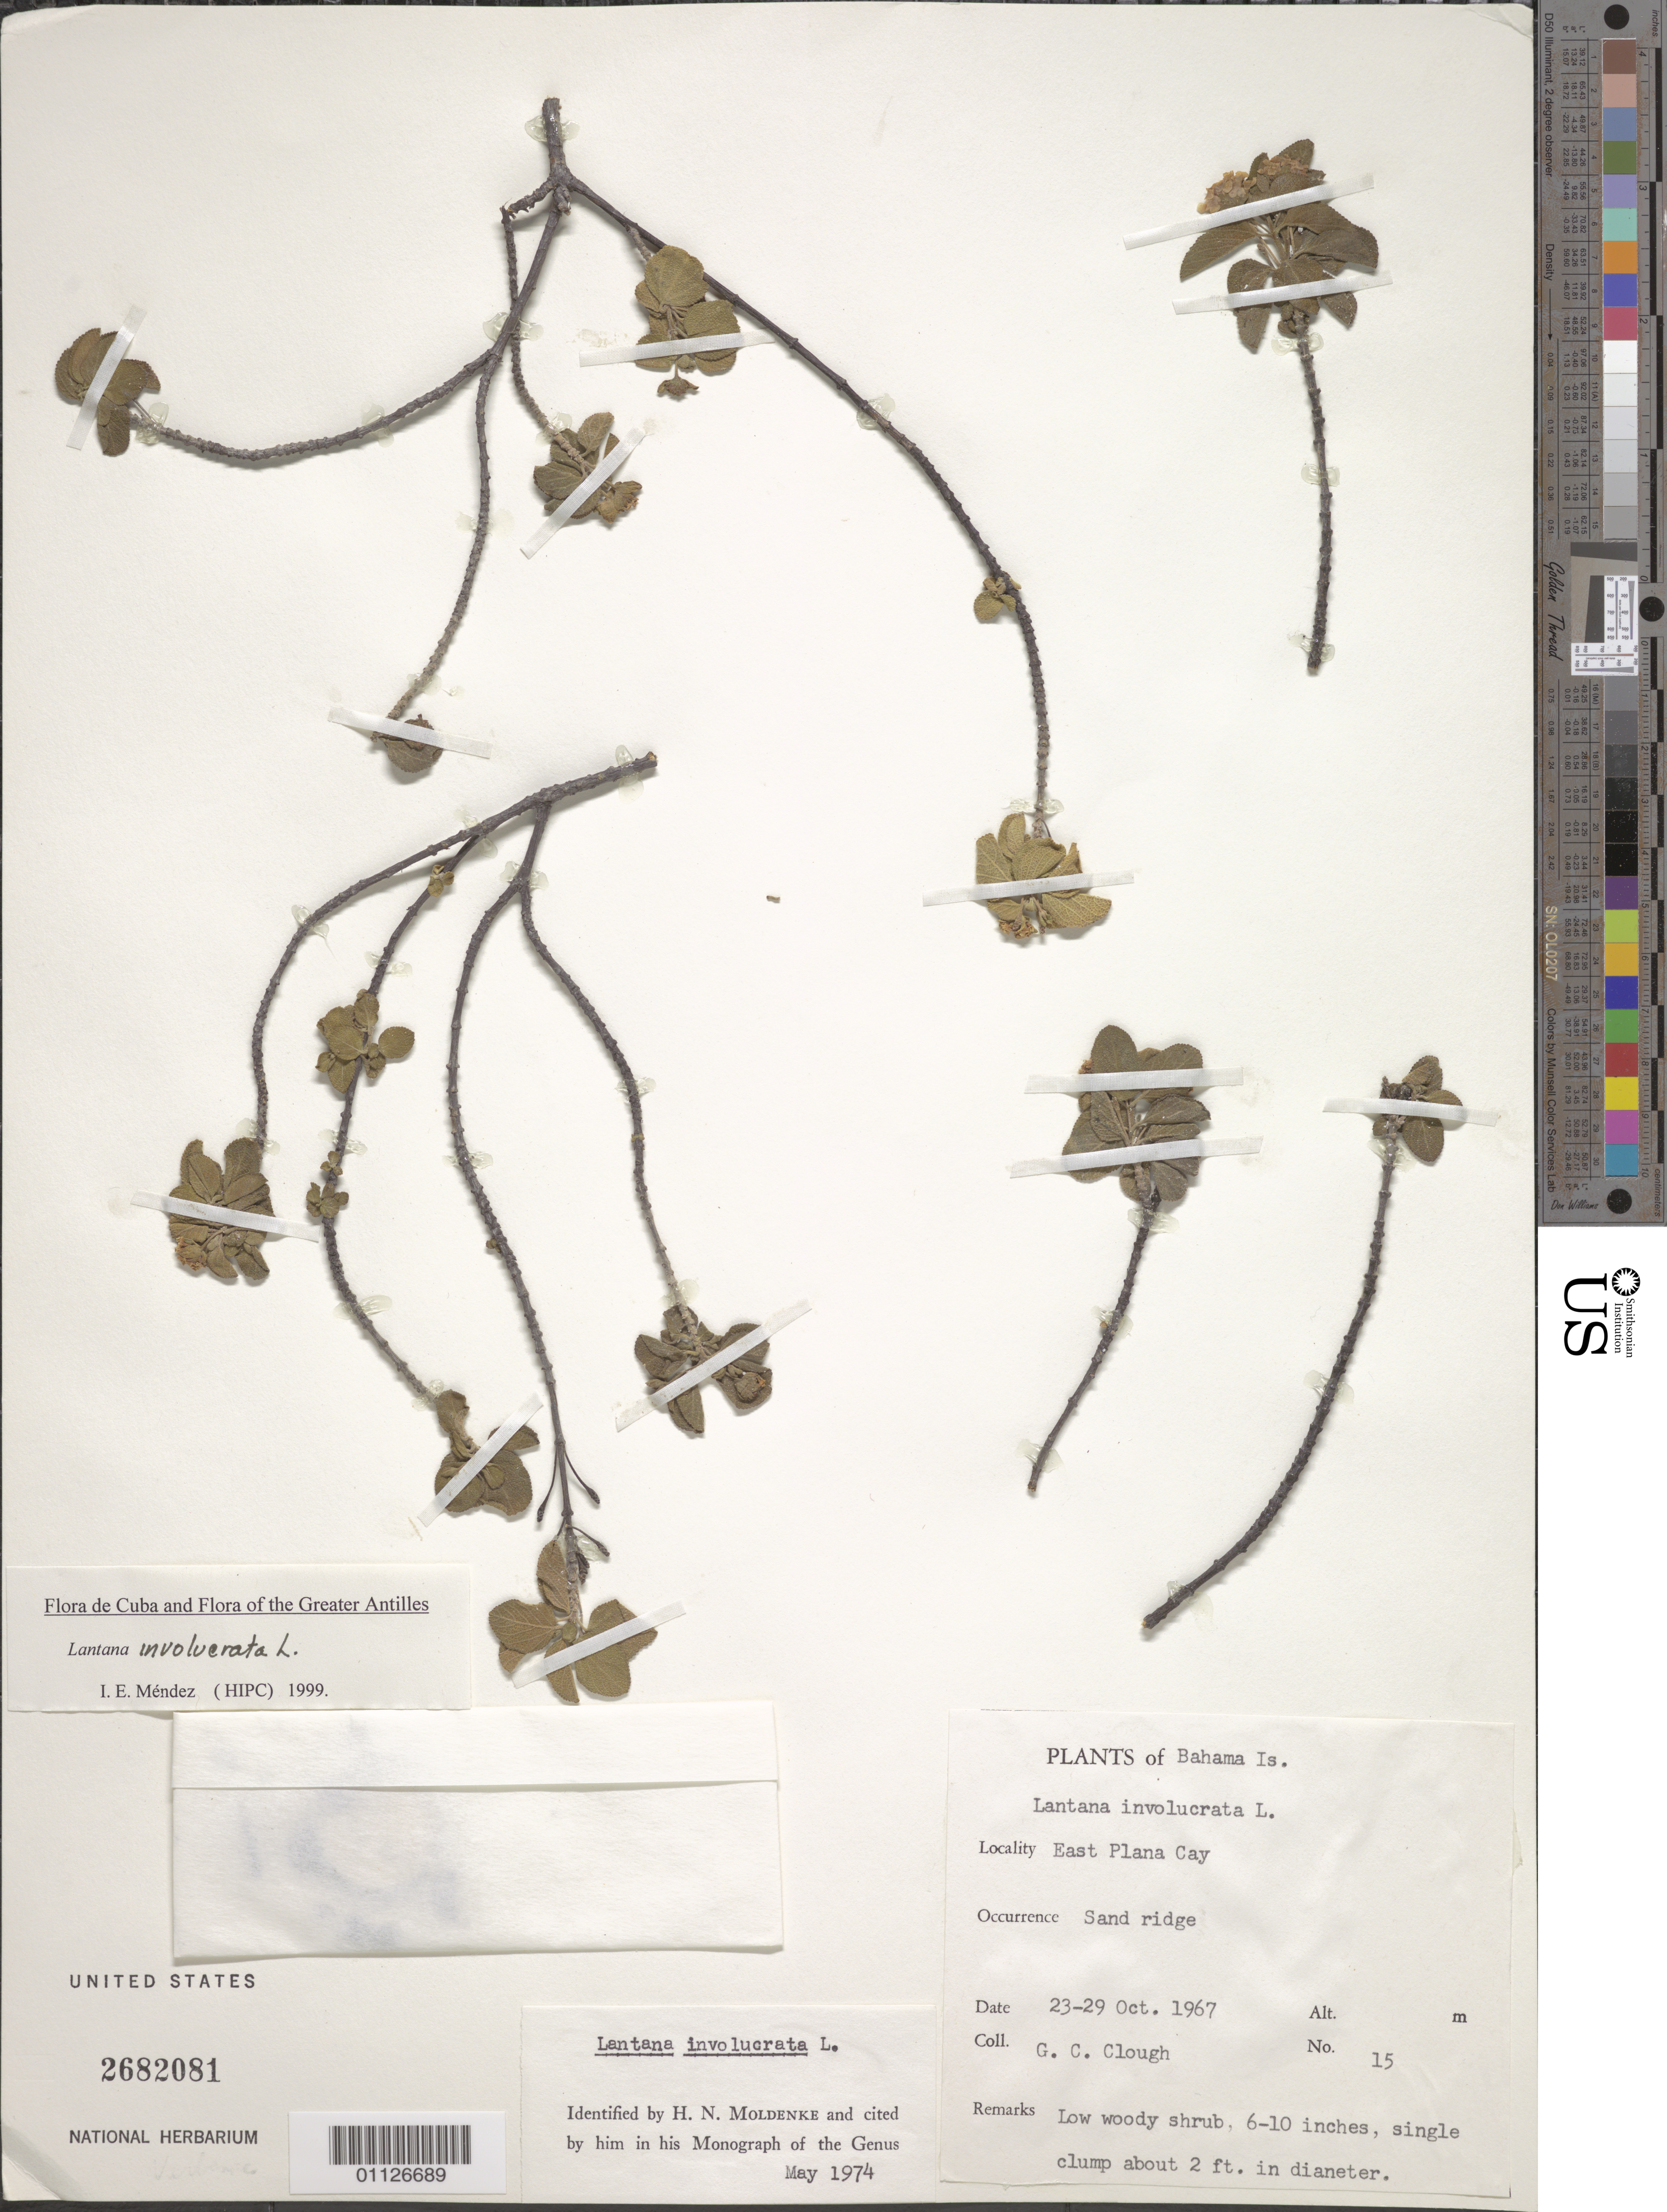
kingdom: Plantae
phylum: Tracheophyta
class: Magnoliopsida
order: Lamiales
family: Verbenaceae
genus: Lantana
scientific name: Lantana involucrata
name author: L.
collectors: G. Clough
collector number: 15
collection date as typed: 23 Oct 1967 to 29 Oct 1967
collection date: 1967-10-23/1967-10-29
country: Bahamas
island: Acklin's I.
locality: East Plana Cay.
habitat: sand ridge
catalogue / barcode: US 2682081